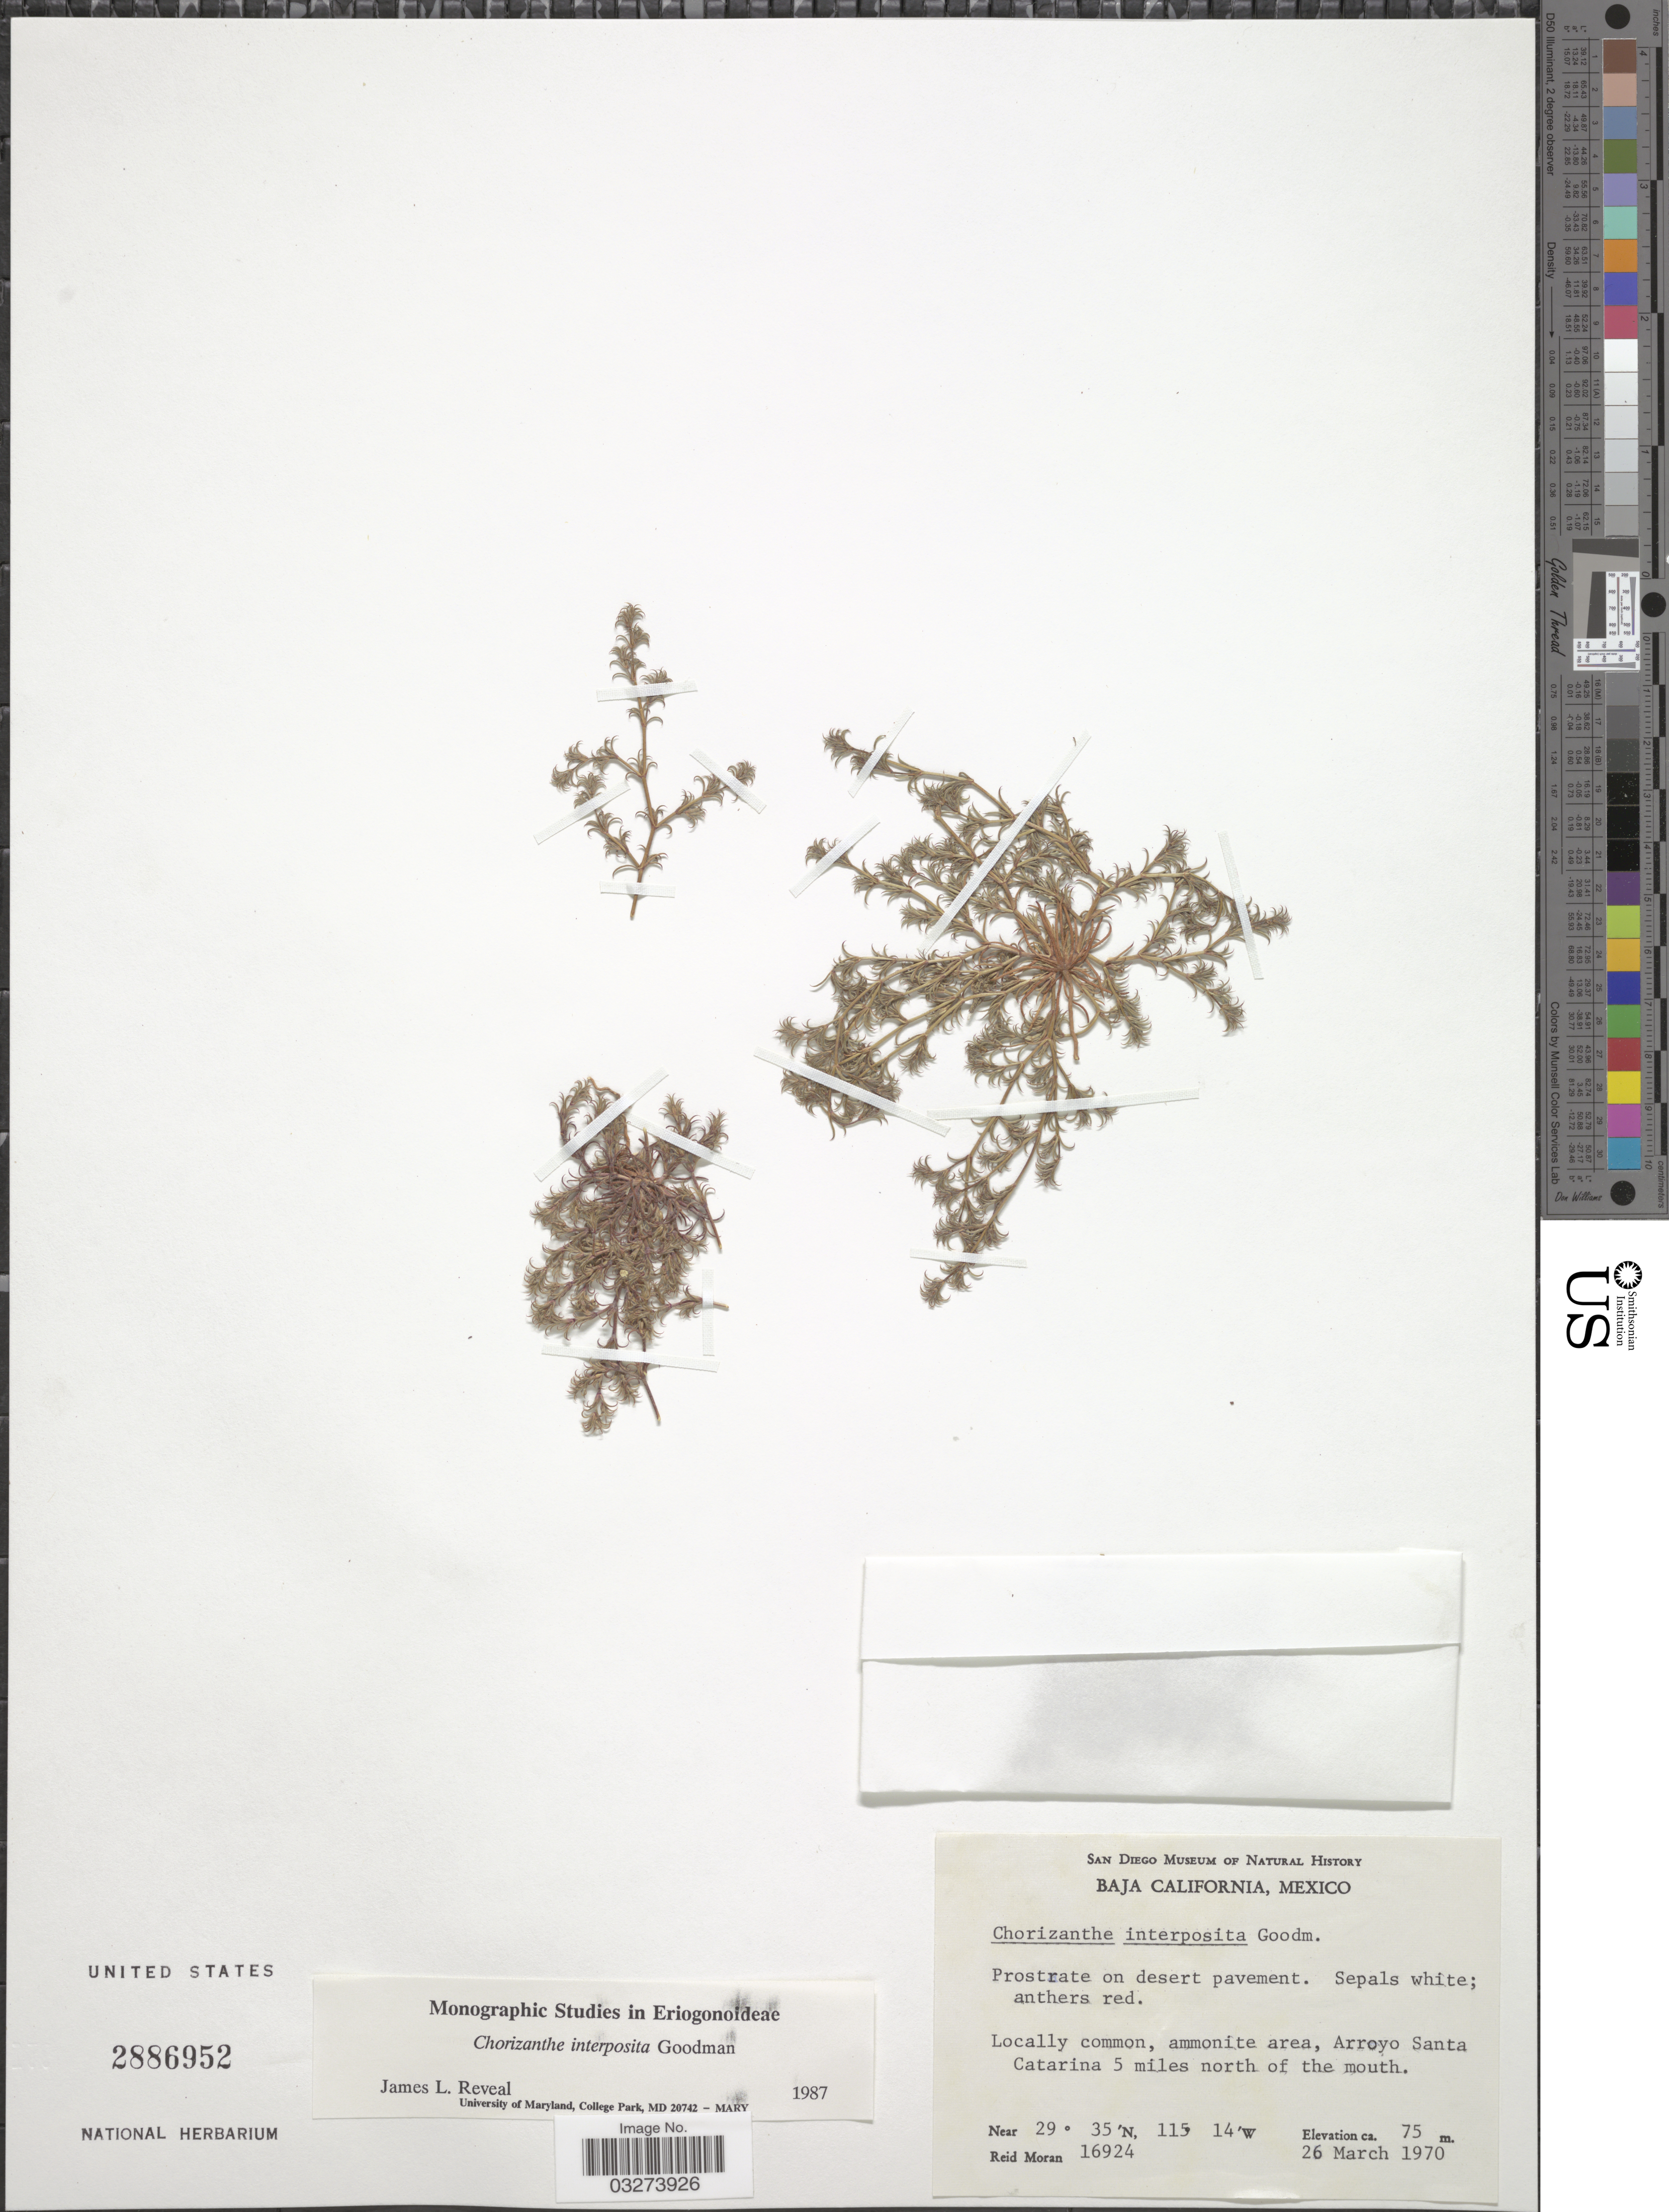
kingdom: Plantae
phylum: Tracheophyta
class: Magnoliopsida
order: Caryophyllales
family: Polygonaceae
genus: Chorizanthe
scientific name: Chorizanthe interposita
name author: Goodman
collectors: R. Moran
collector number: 16924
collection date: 1970-03-26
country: Mexico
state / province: Baja California Norte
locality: Arroyo Santa Catarina 5 miles north of the mouth.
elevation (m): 75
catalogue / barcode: US 2886952